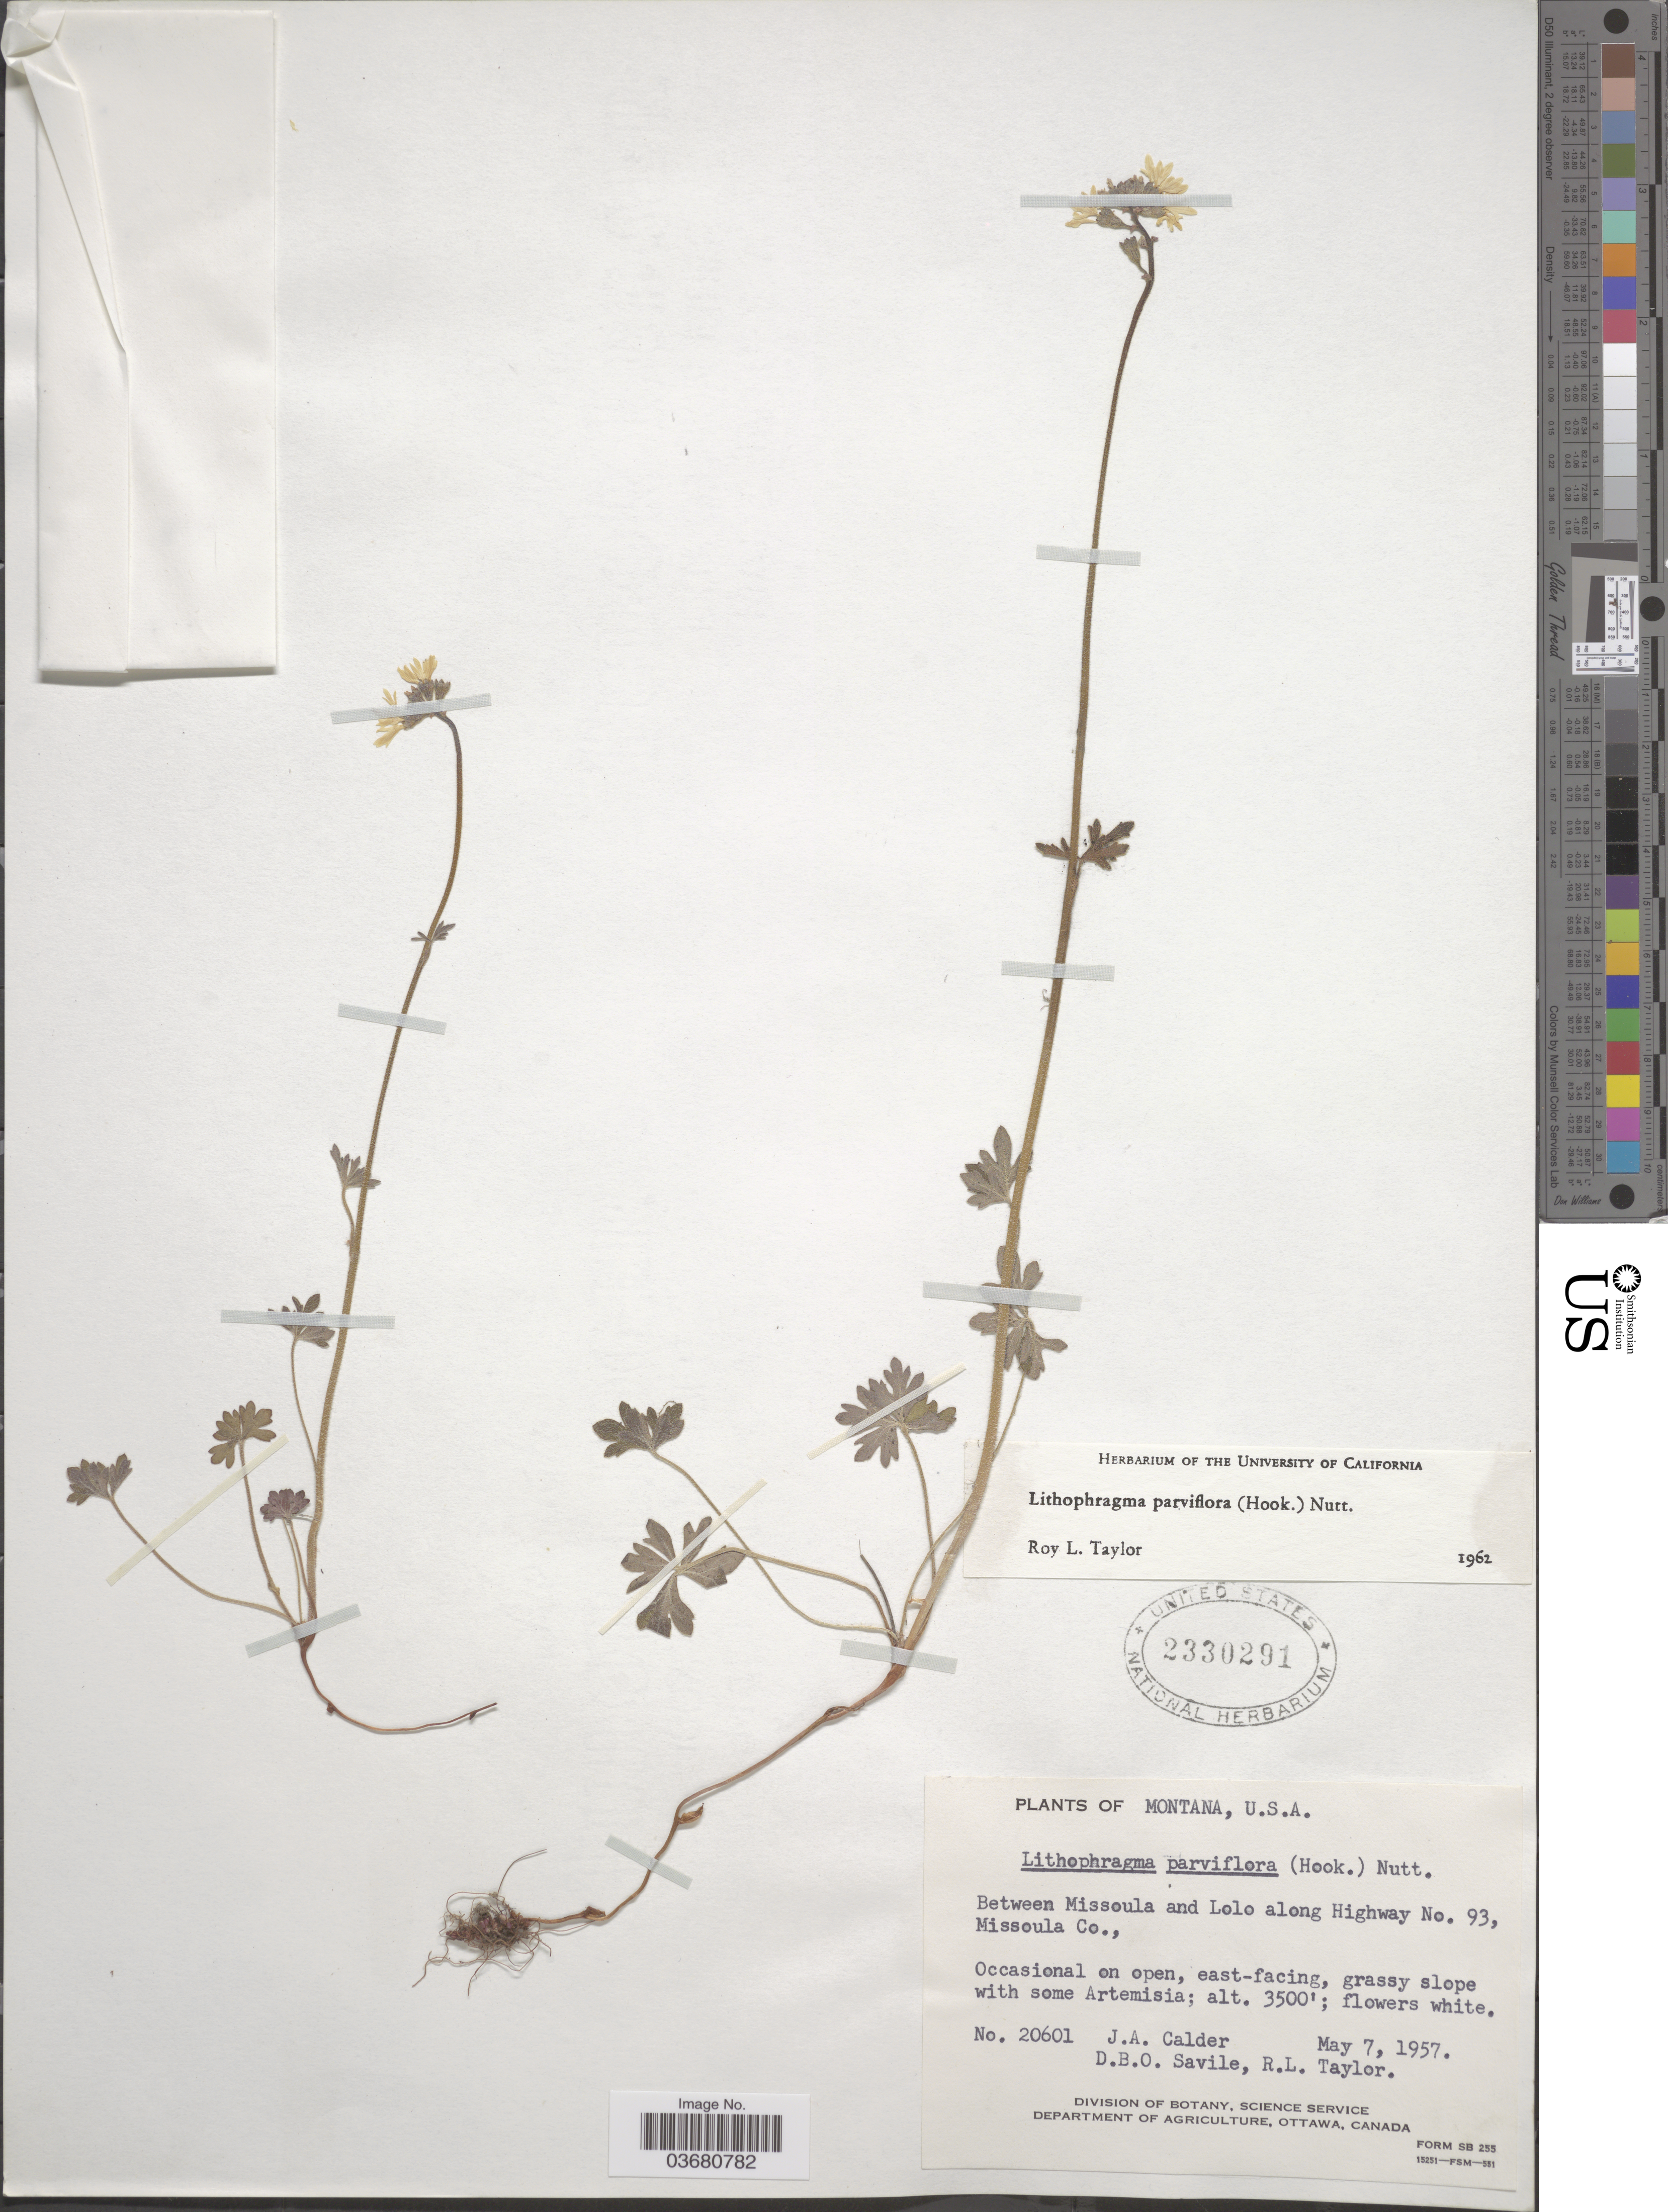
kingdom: Plantae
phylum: Tracheophyta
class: Magnoliopsida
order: Saxifragales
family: Saxifragaceae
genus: Lithophragma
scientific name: Lithophragma parviflorum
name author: (Hook.) Nutt.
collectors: J. A. Calder, D. Savile & R. Taylor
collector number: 20601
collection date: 1957-05-07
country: United States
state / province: Montana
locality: Between Missoula and Lolo along Highway No. 93, Missoula Co. Occasional on open, east-facing, grassy slope.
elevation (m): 1067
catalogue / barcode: US 2330291